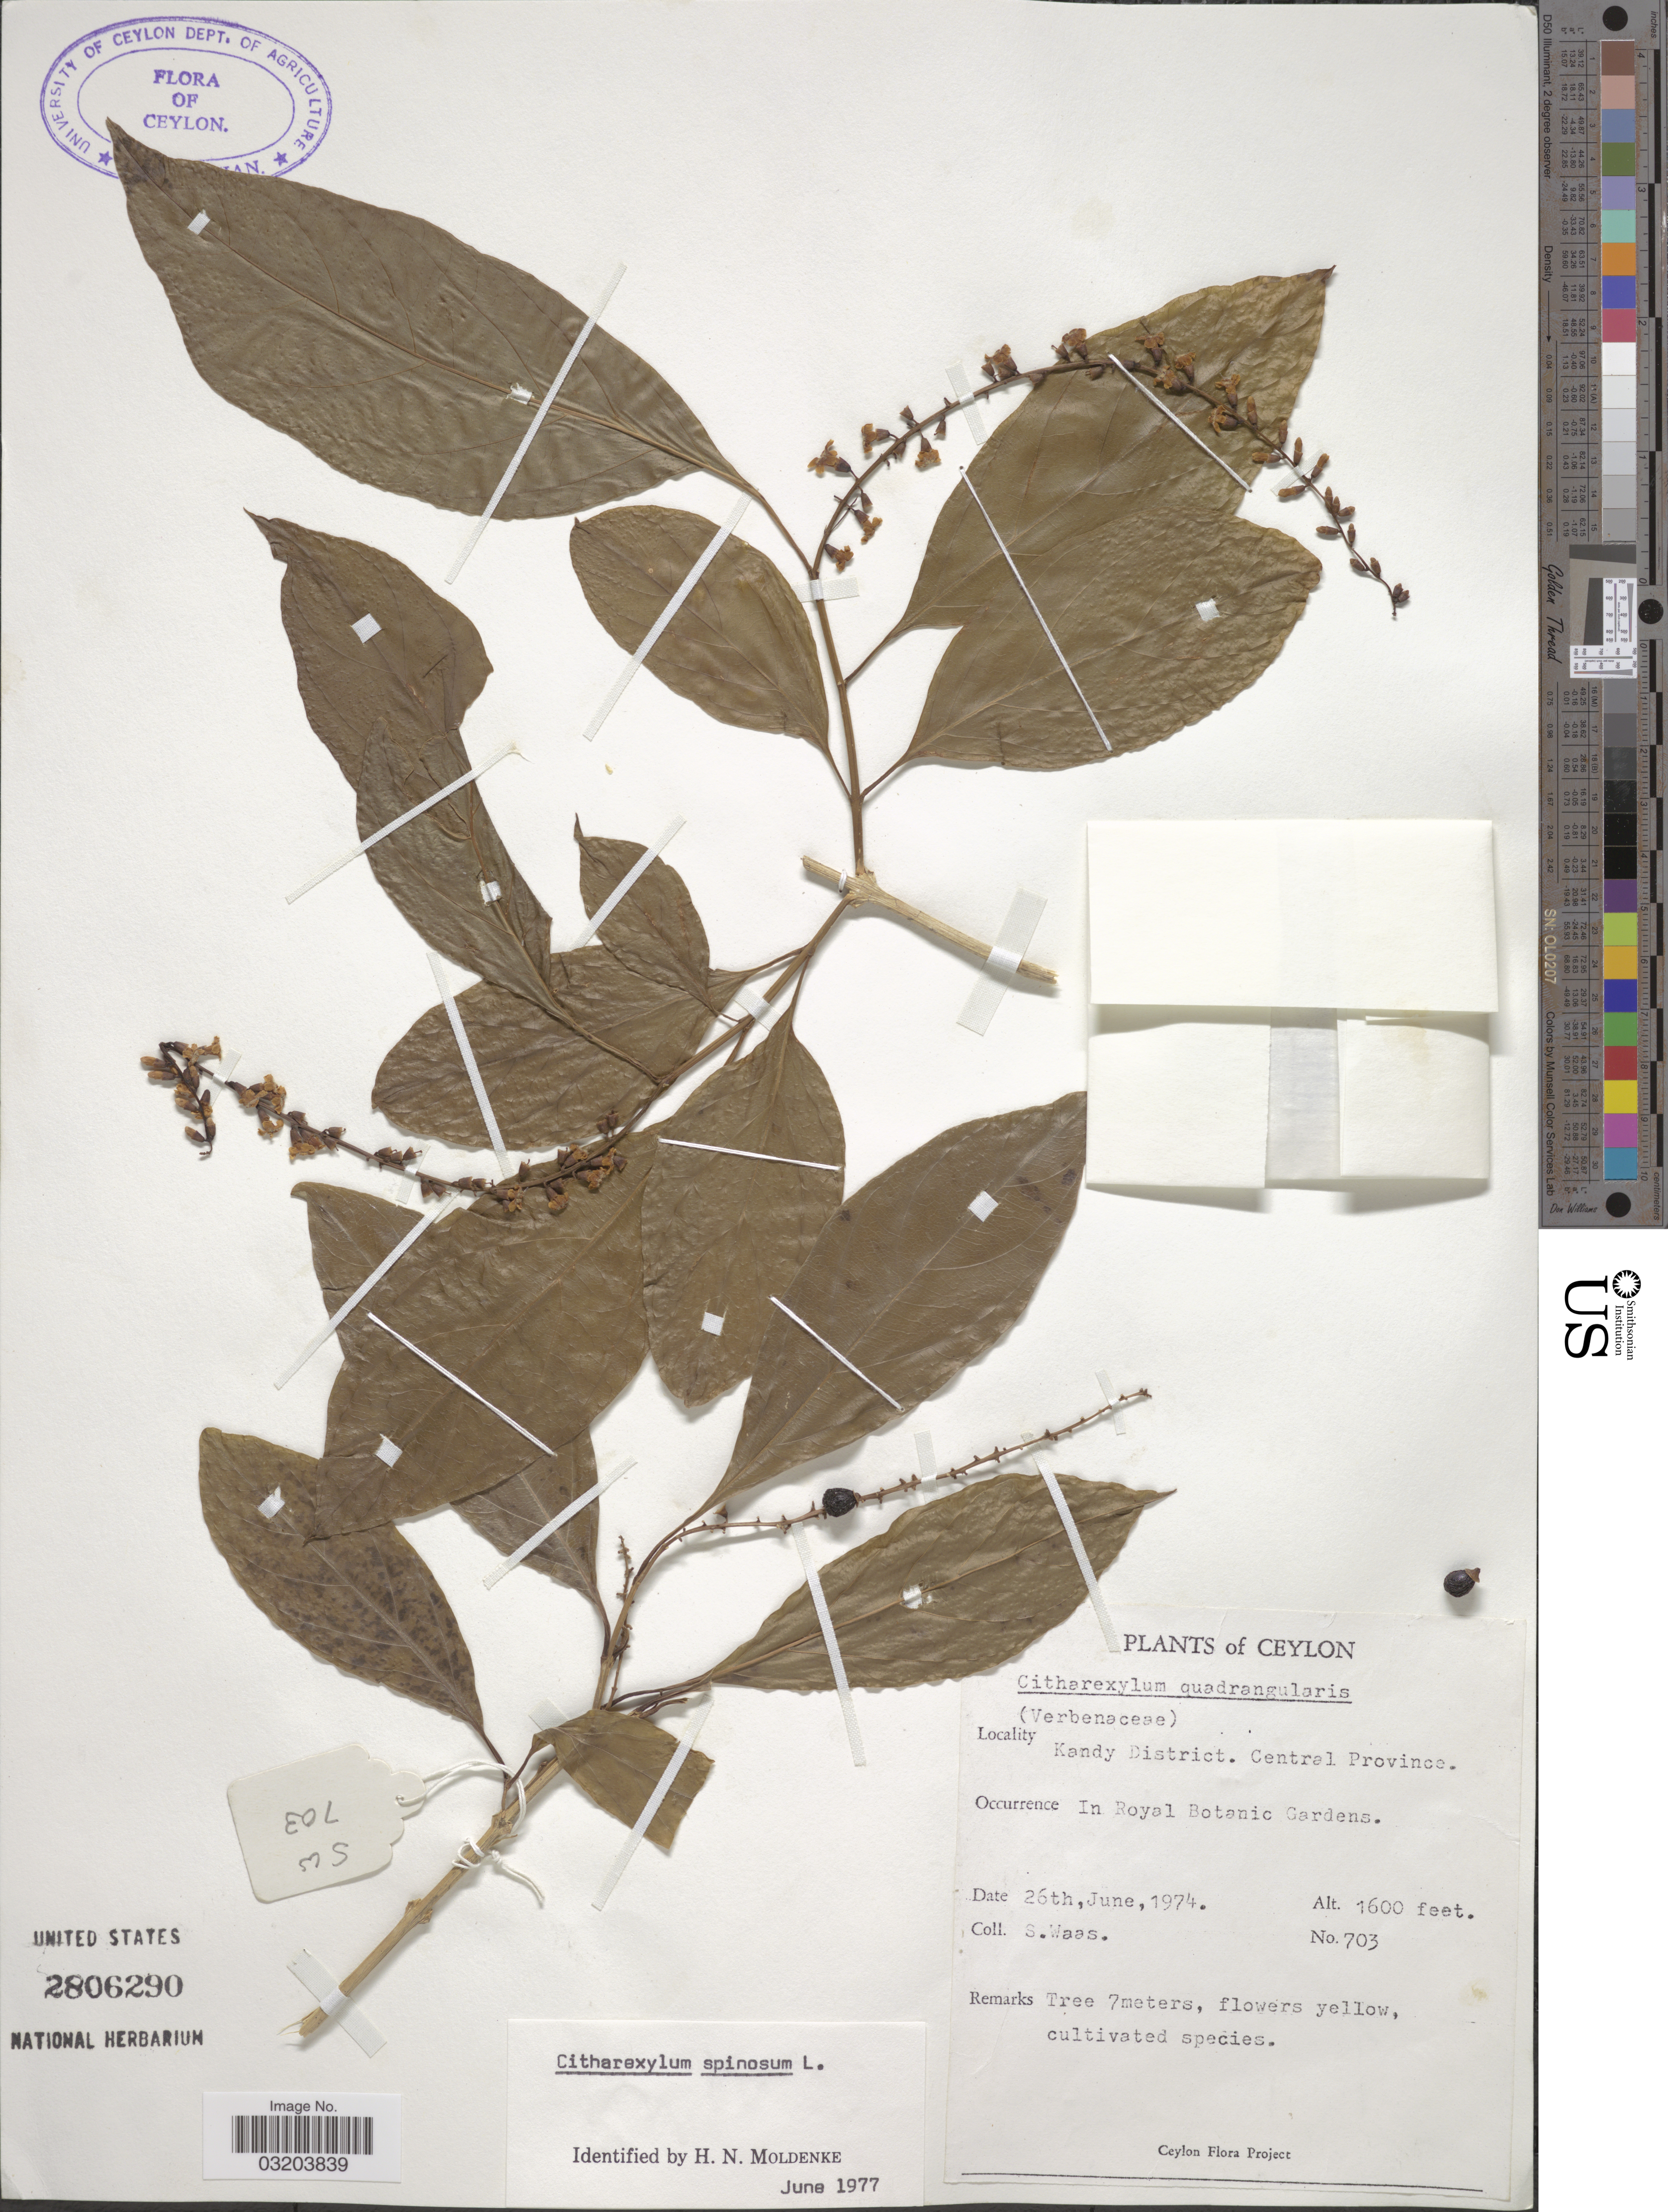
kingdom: Plantae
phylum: Tracheophyta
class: Magnoliopsida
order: Lamiales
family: Verbenaceae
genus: Citharexylum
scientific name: Citharexylum spinosum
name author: L.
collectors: S. Waas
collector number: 703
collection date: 1974-06-26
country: Sri Lanka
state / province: Central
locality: Ceylon. Kandy District. In Royal Botanic Gardens.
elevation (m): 488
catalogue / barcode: US 2806290